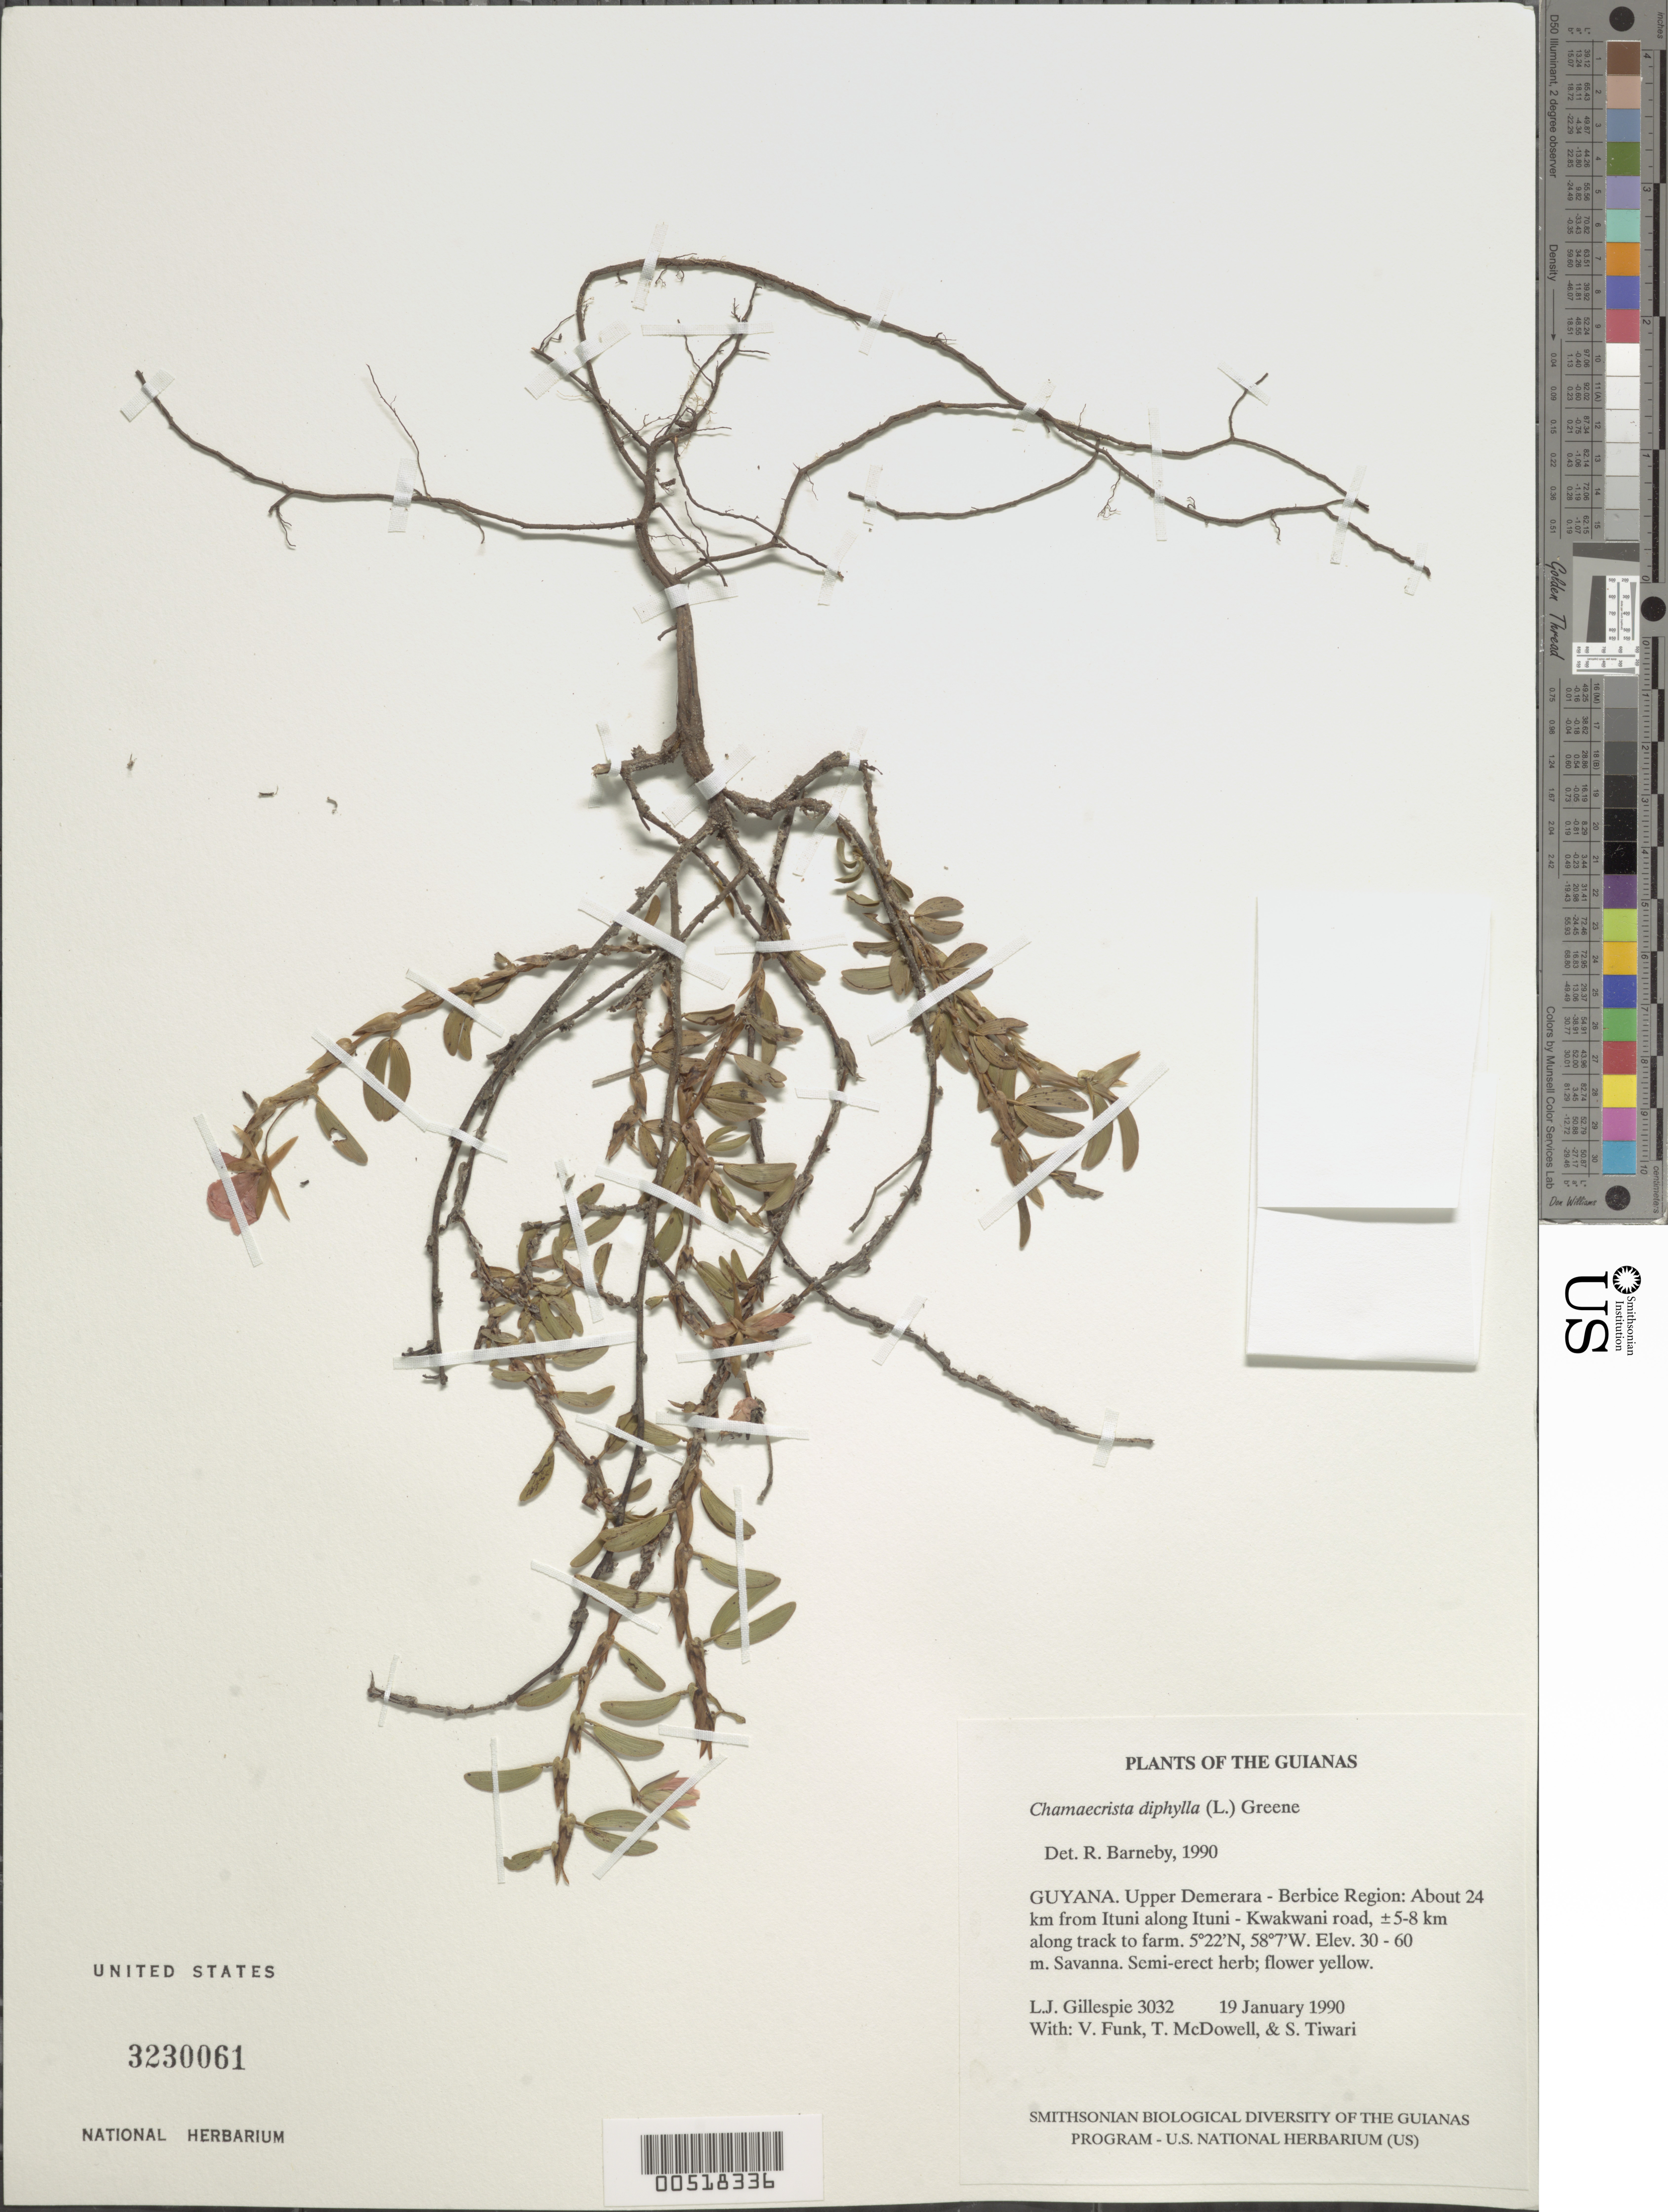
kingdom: Plantae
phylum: Tracheophyta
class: Magnoliopsida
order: Fabales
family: Fabaceae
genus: Chamaecrista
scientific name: Chamaecrista diphylla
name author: (L.) Greene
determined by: Barneby, Rupert C., (NY)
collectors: L. J. Gillespie, V. Funk, T. McDowell & S. Tiwari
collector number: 3032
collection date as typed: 19 January 1990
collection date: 1990-01-19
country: Guyana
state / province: U. Demerara-Berbice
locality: About 24 km from Ituni along Ituni - Kwakwani road, ±5-8 km along track to farm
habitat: Savanna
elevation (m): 30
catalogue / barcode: US 3230061